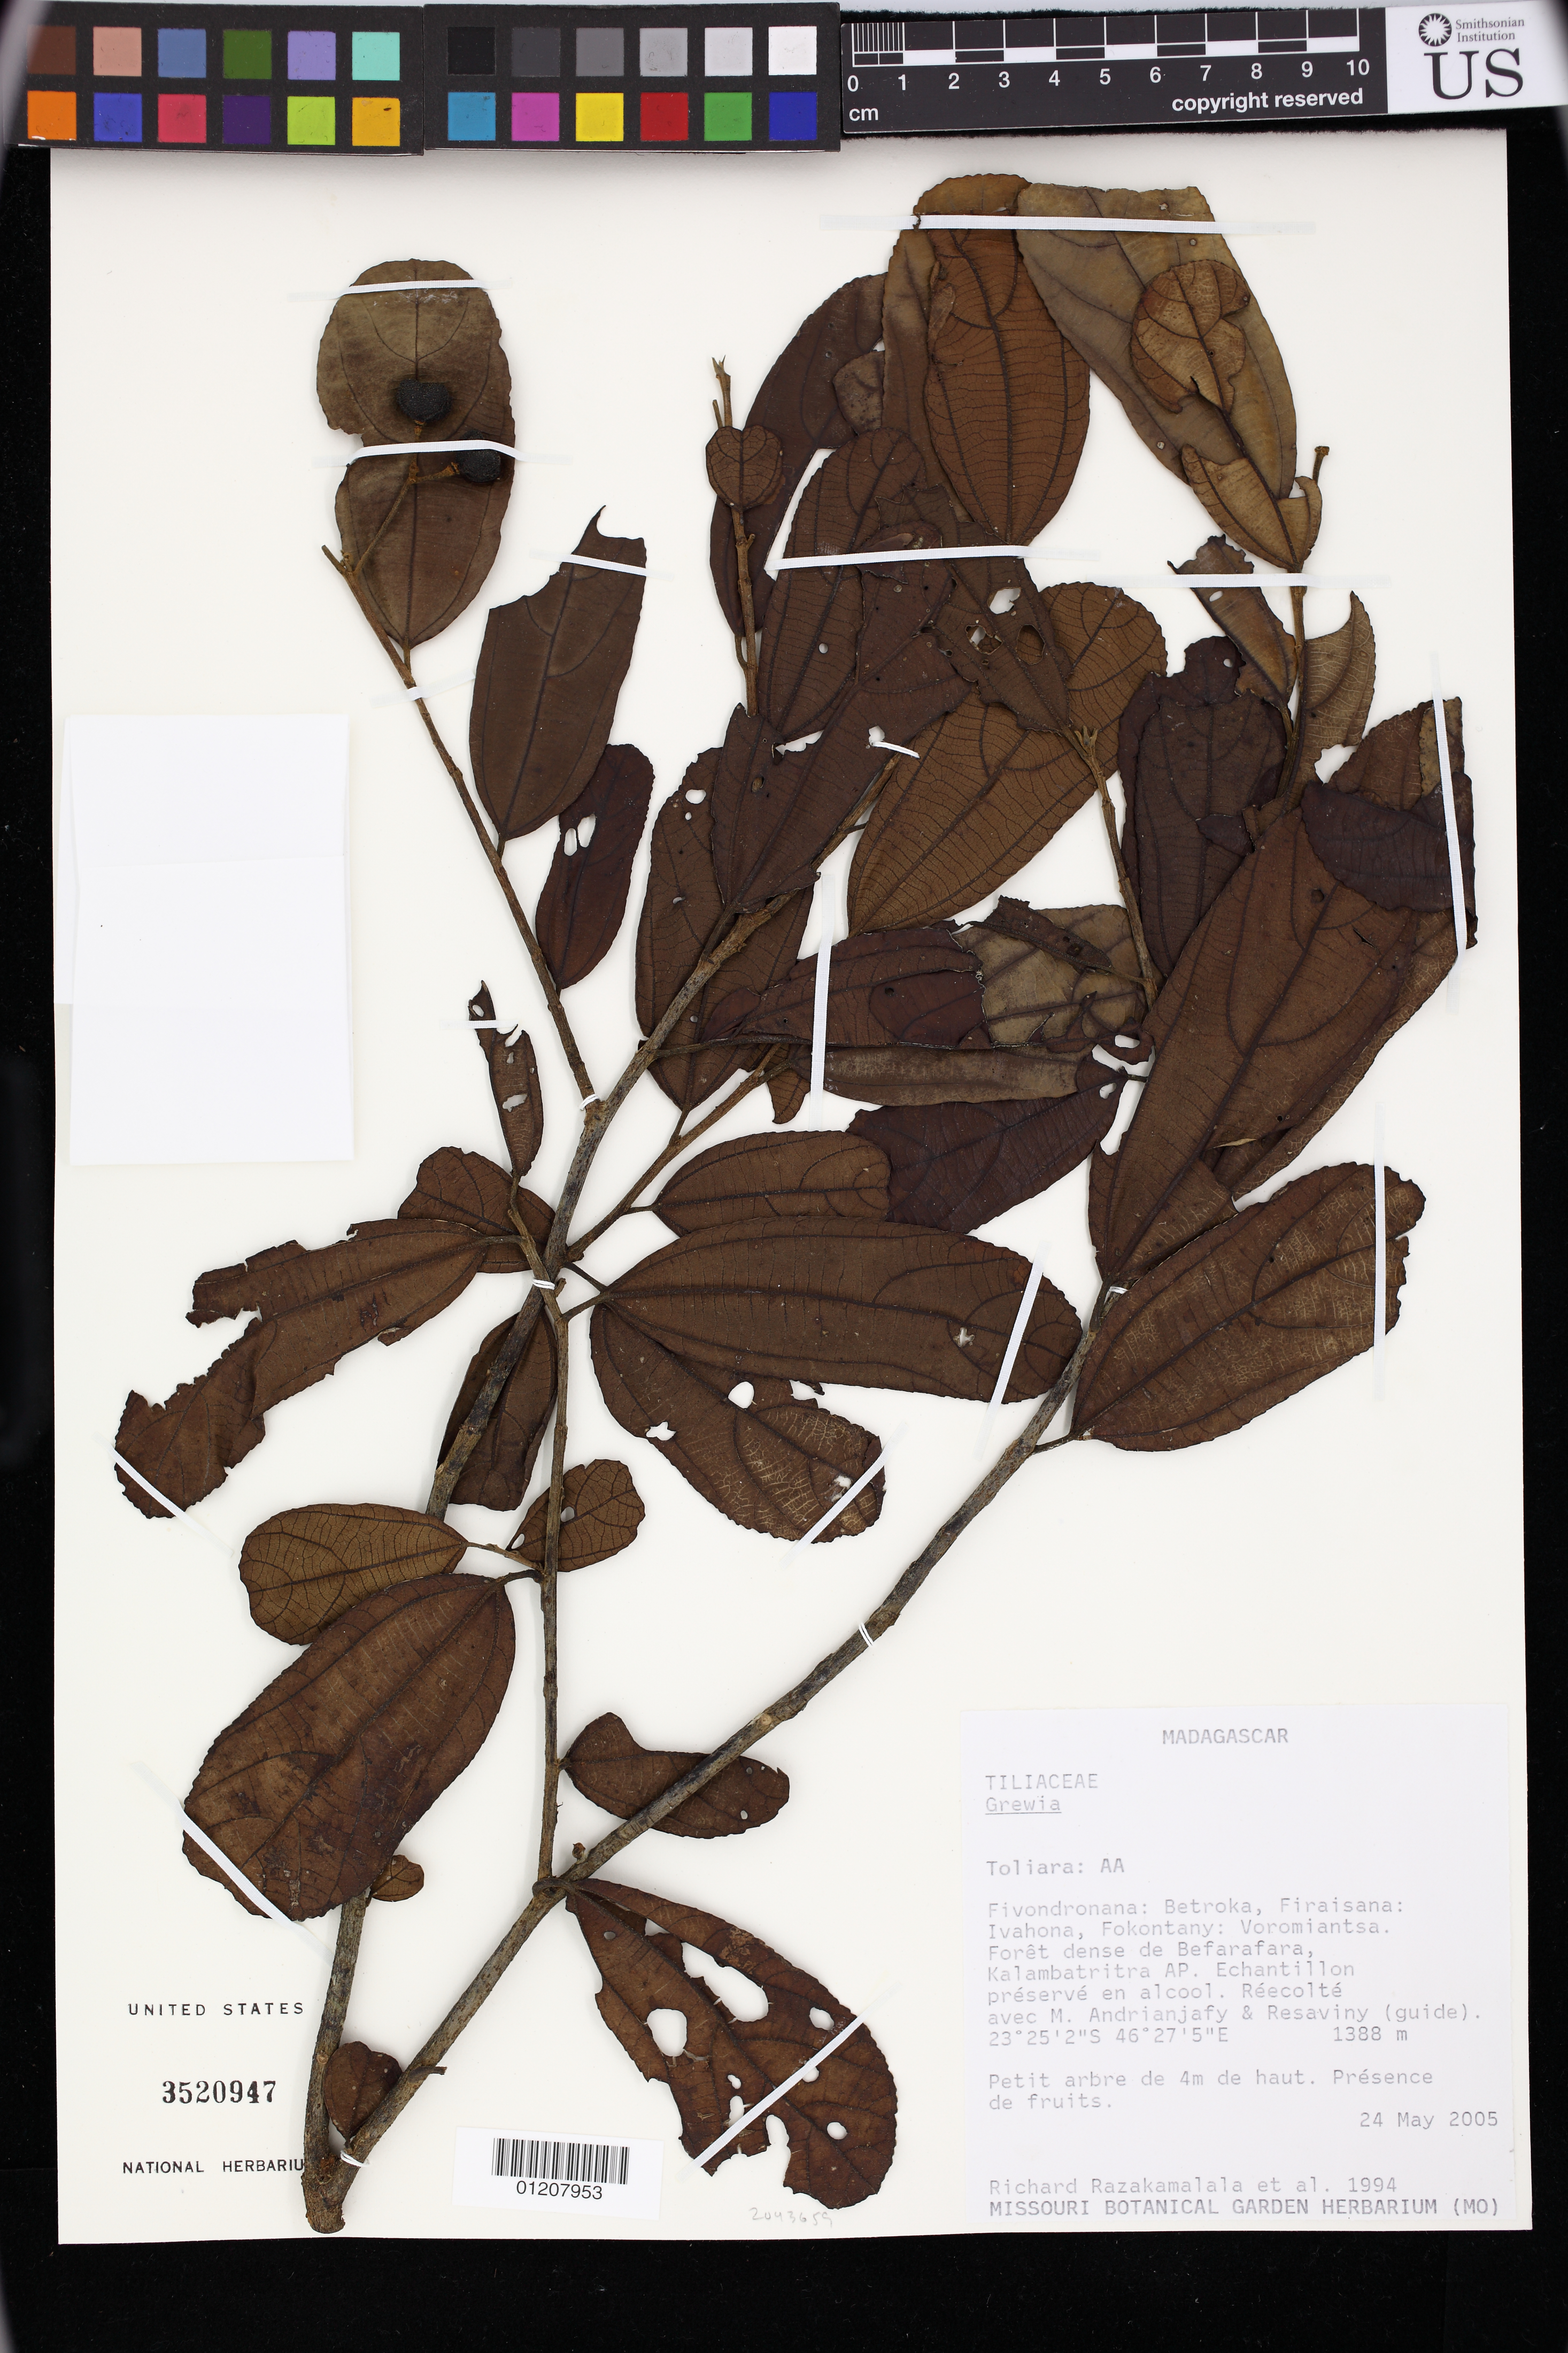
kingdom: Plantae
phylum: Tracheophyta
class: Magnoliopsida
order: Malvales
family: Malvaceae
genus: Grewia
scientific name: Grewia humblotii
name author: Baill.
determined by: Jourdain-Fievet, L.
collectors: R. Razakamalala & M. Andrianjafy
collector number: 1994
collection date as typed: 24 May 2005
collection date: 2005-05-24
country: Madagascar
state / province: Anosy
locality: Toliara. Fivondronana: Betroka, Firaisana: Ivahona, Fokontany: Voromiantsa. Foret dense de Befarafara, Kalambatritra AP.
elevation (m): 1388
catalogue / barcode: US 3520947